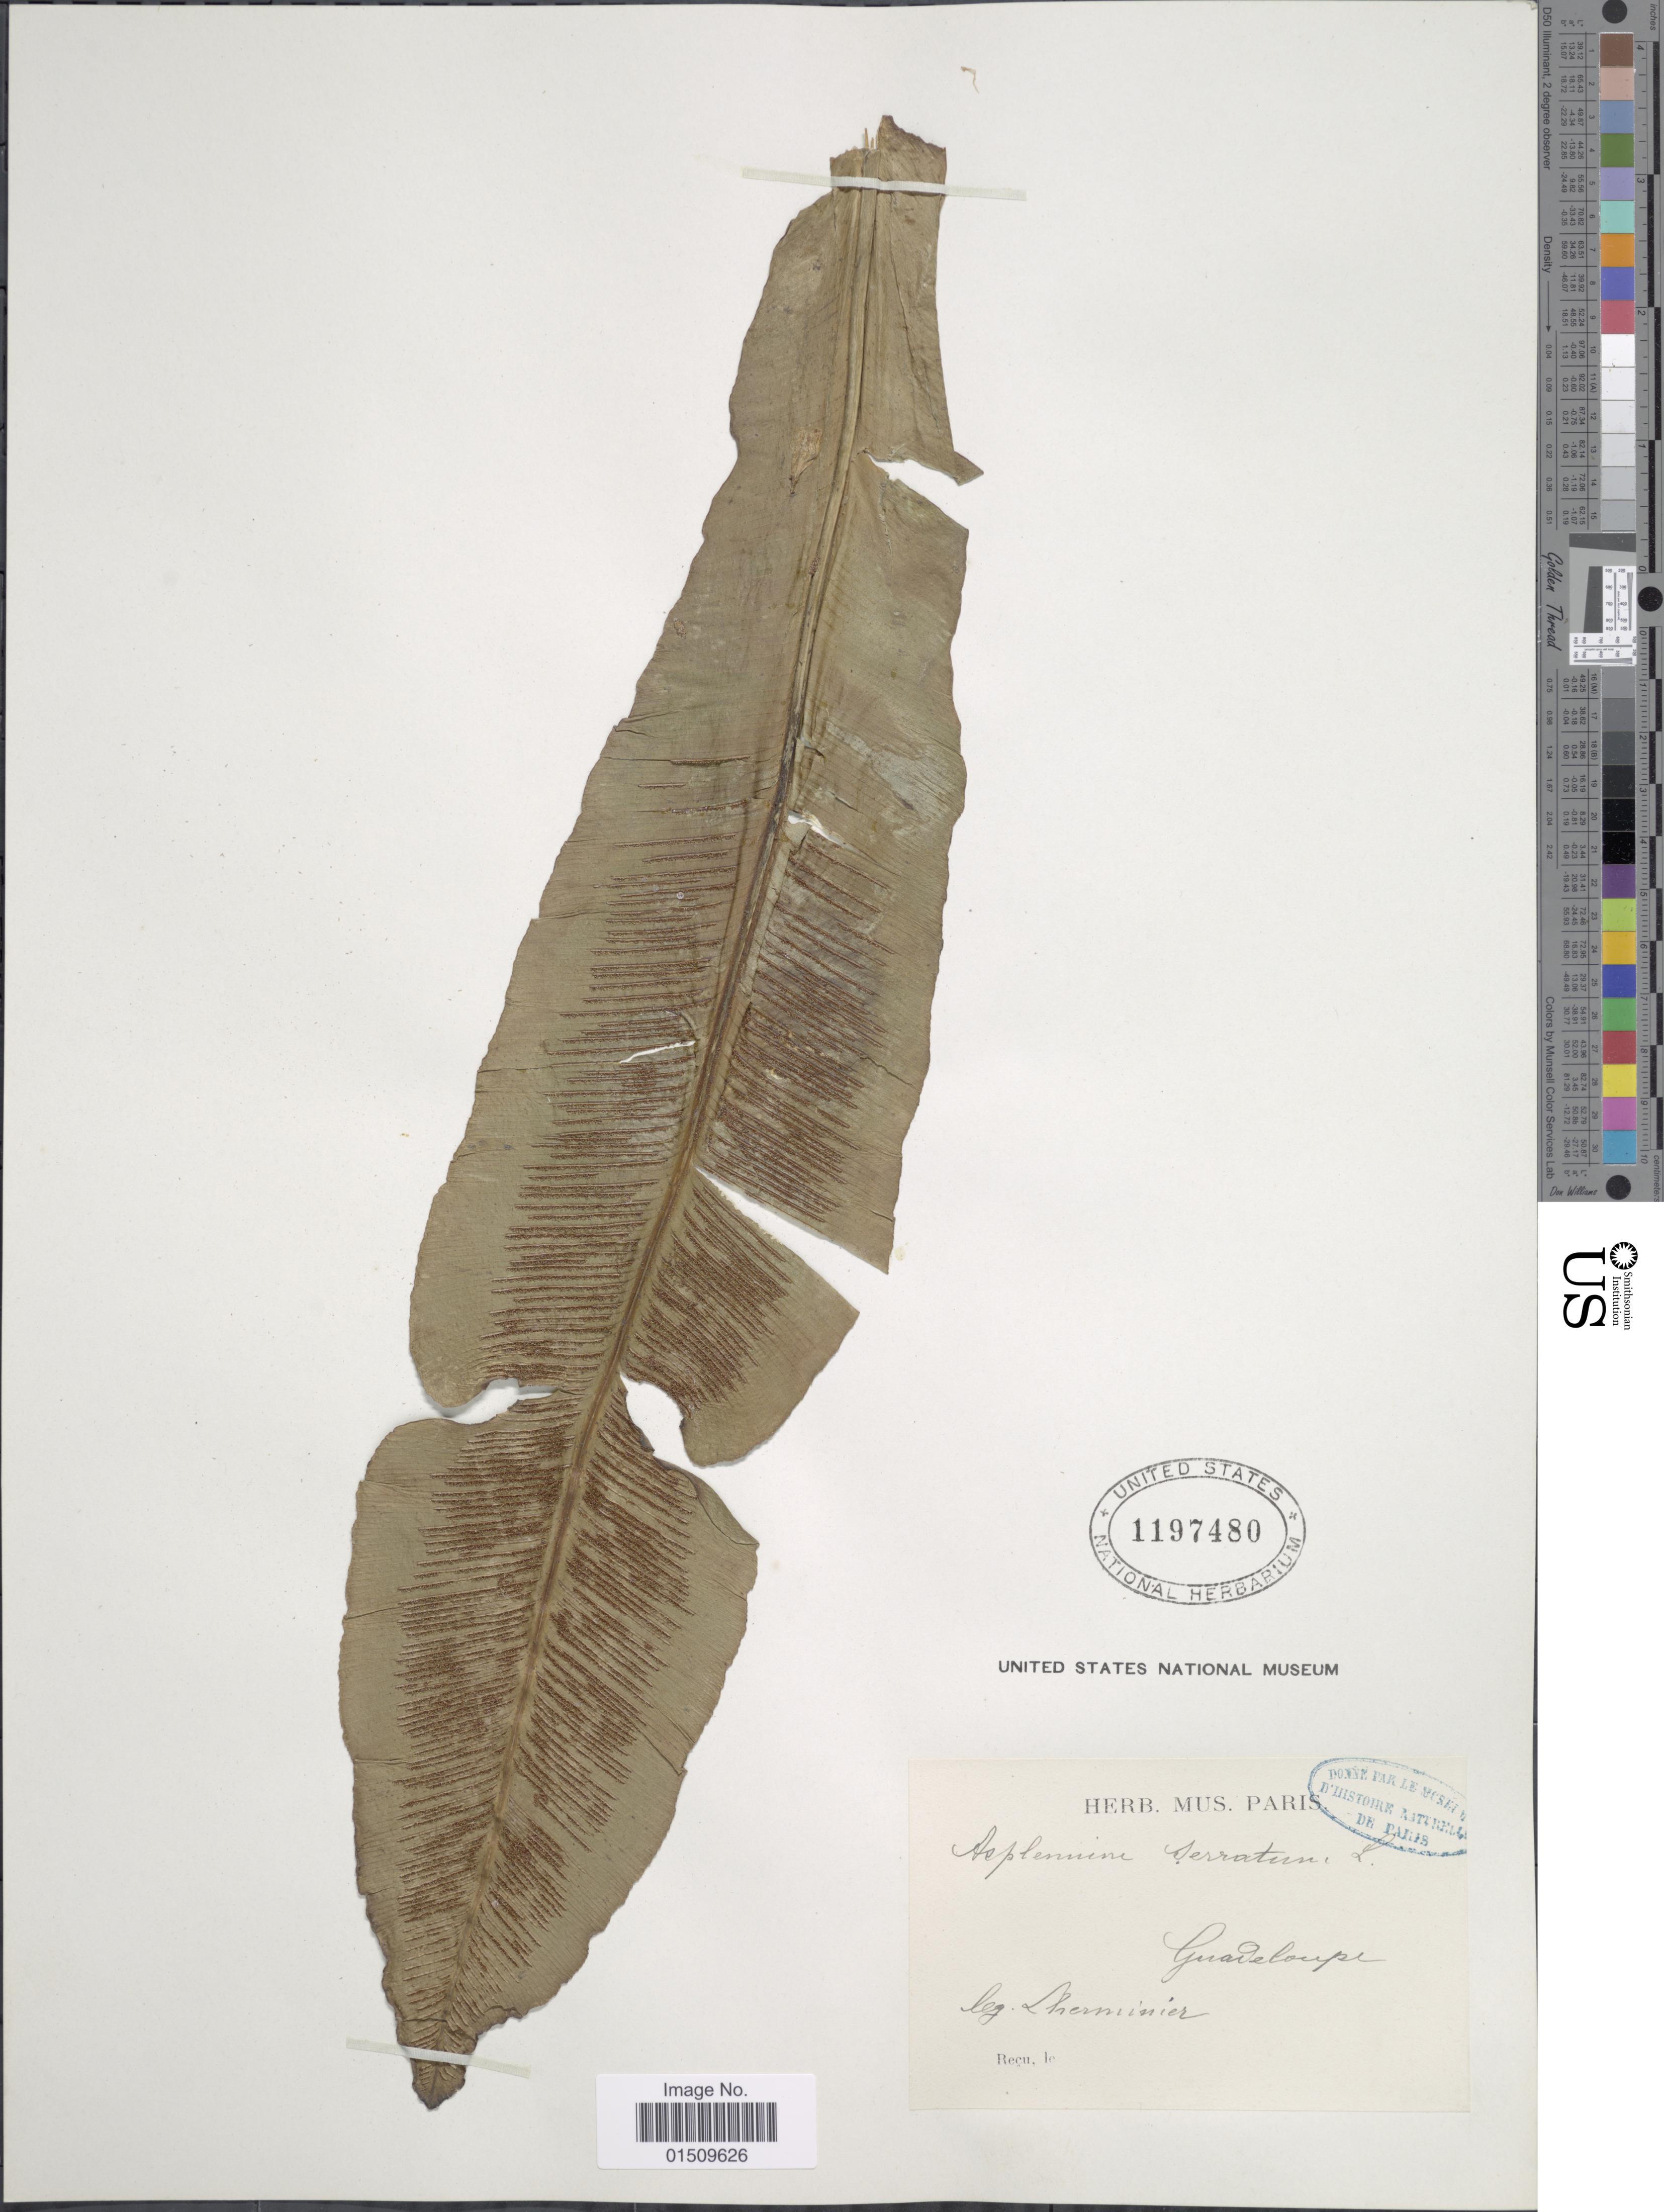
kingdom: Plantae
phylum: Tracheophyta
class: Polypodiopsida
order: Polypodiales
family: Aspleniaceae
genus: Asplenium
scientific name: Asplenium serratum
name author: L.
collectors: F. L'Herminier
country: Guadeloupe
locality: Guadeloupe.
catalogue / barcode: US 1197480